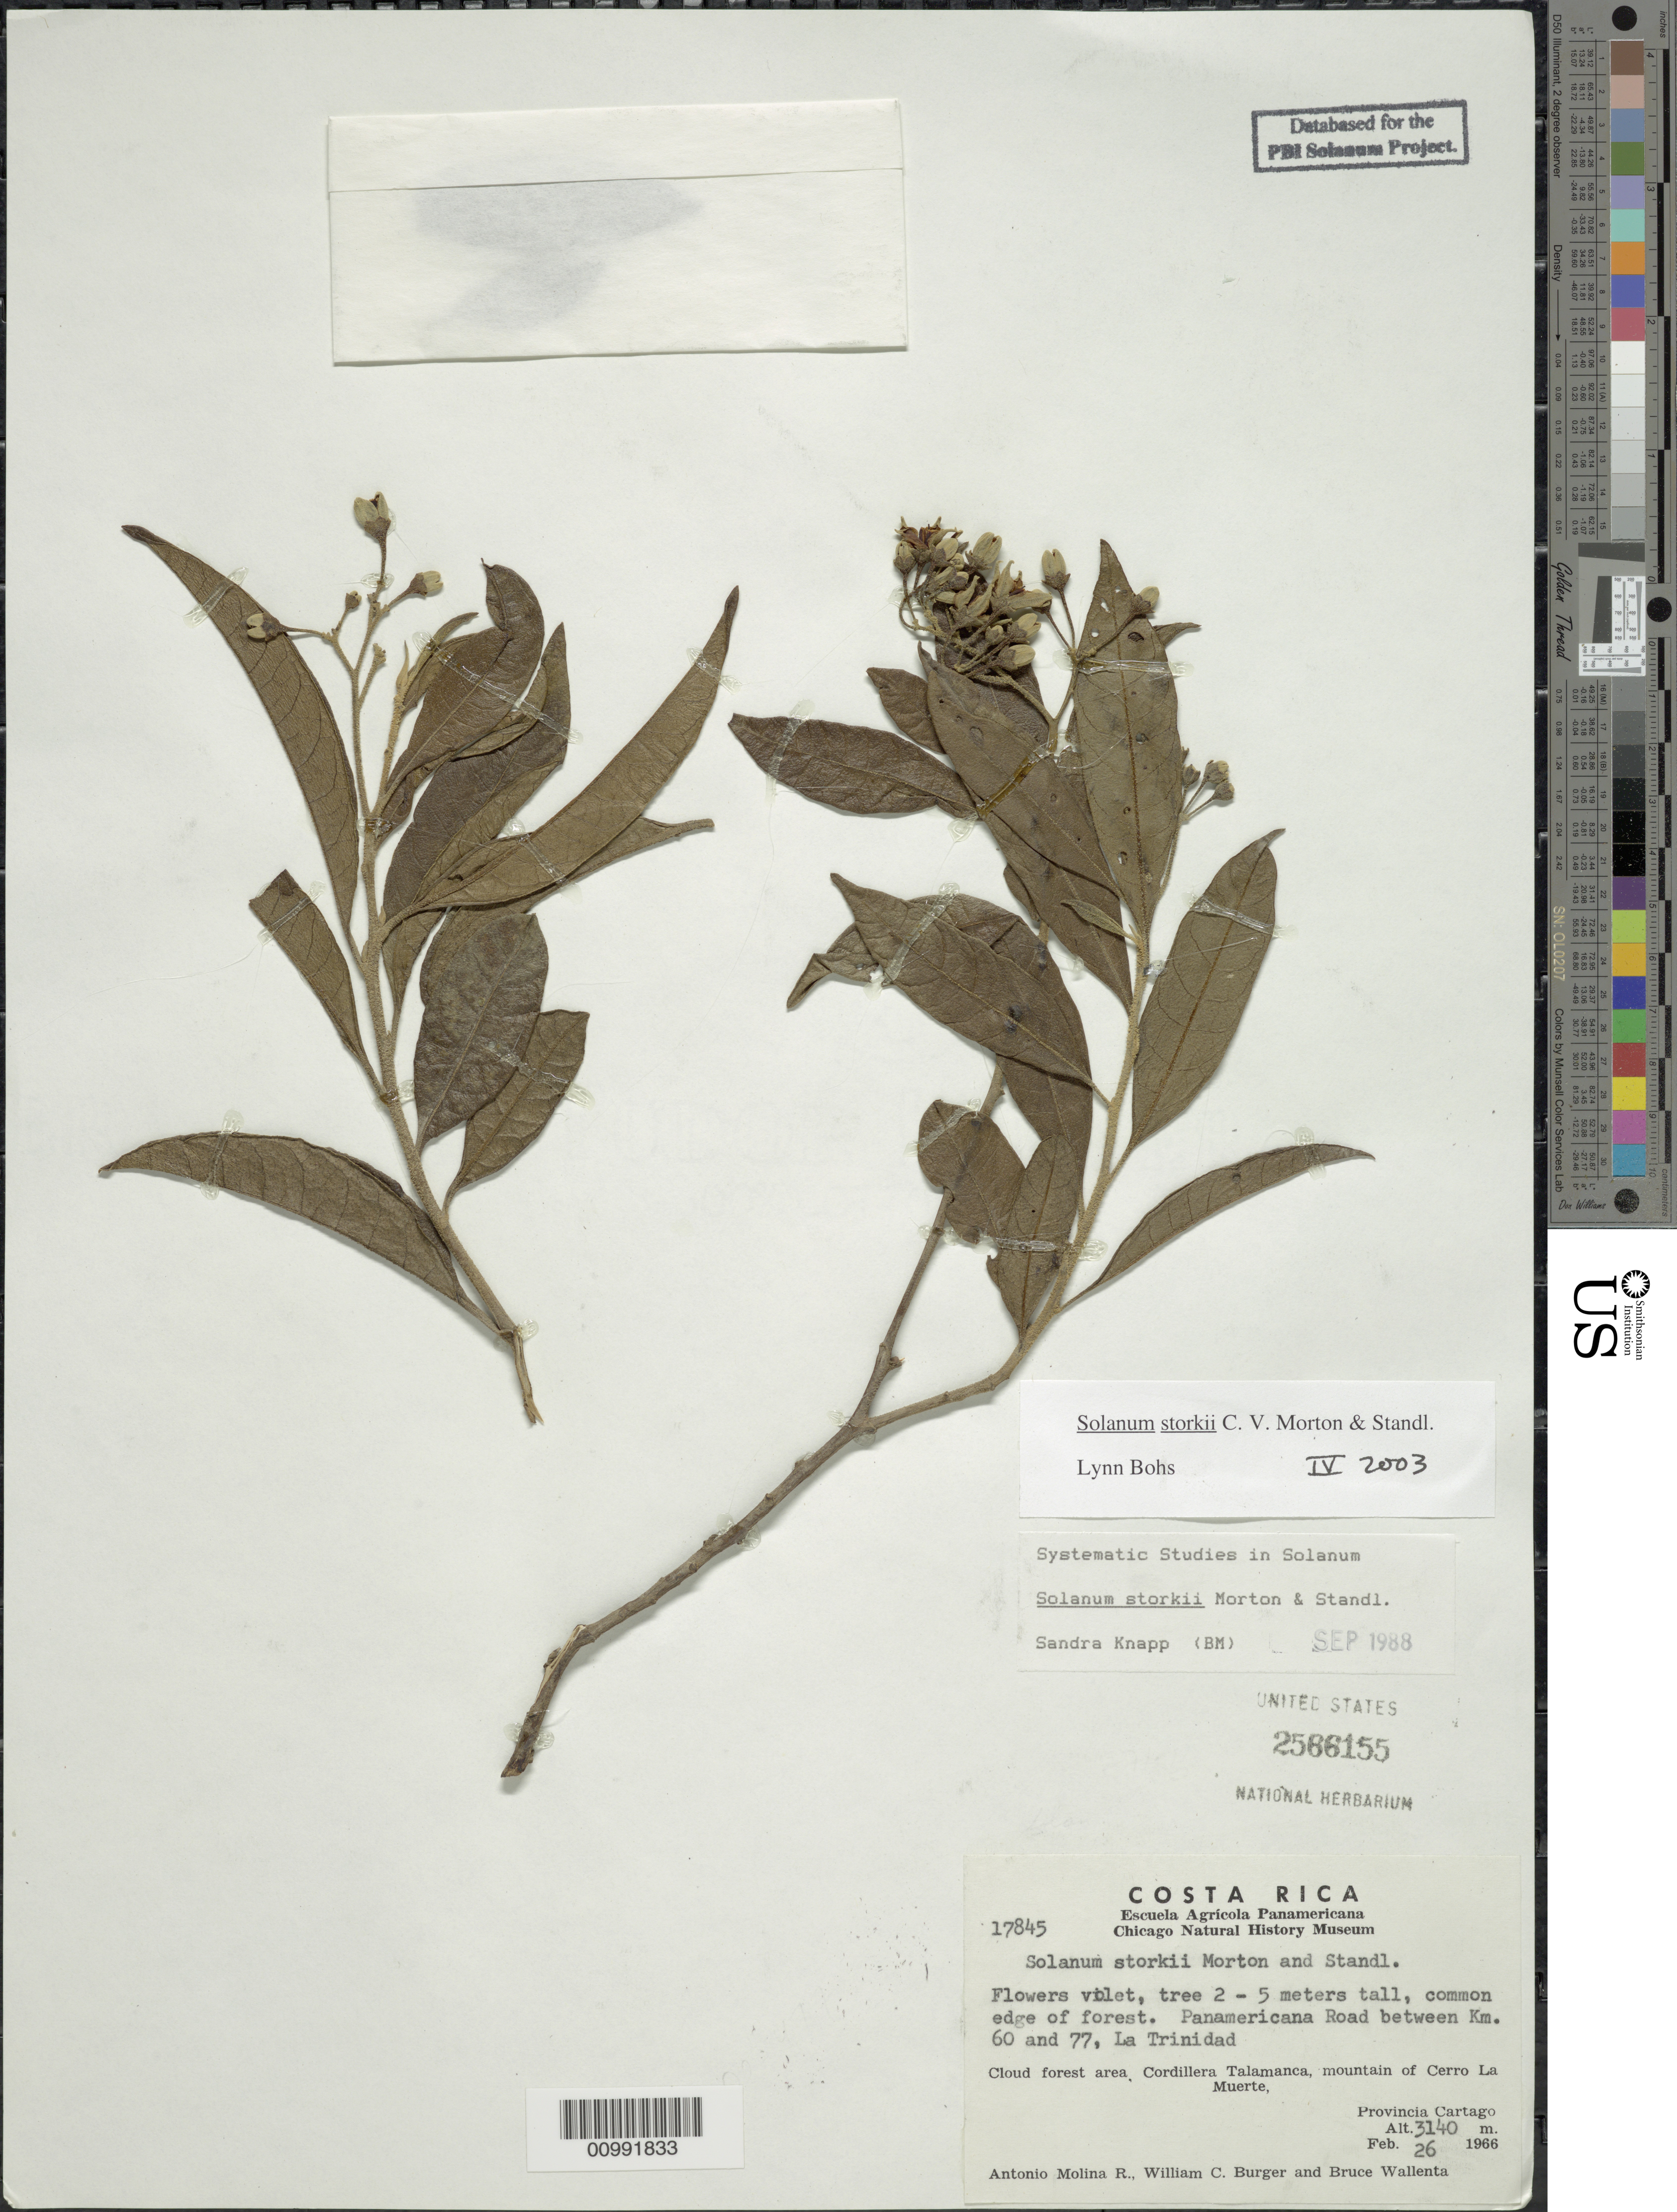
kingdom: Plantae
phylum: Tracheophyta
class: Magnoliopsida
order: Solanales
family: Solanaceae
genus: Solanum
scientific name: Solanum storkii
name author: C.V. Morton & Standl.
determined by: Bohs, L. A.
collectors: A. Molina R., W. Burger & B. Wallenta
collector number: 17845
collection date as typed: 26 Feb 1966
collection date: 1966-02-26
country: Costa Rica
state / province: Cartago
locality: Panamericana Road between Km. 60 and 77, La Trinidad. Cordillera Talamanca, mountain of Cerro La Muerte.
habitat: Cloud forest area.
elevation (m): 3140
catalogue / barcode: US 2566155